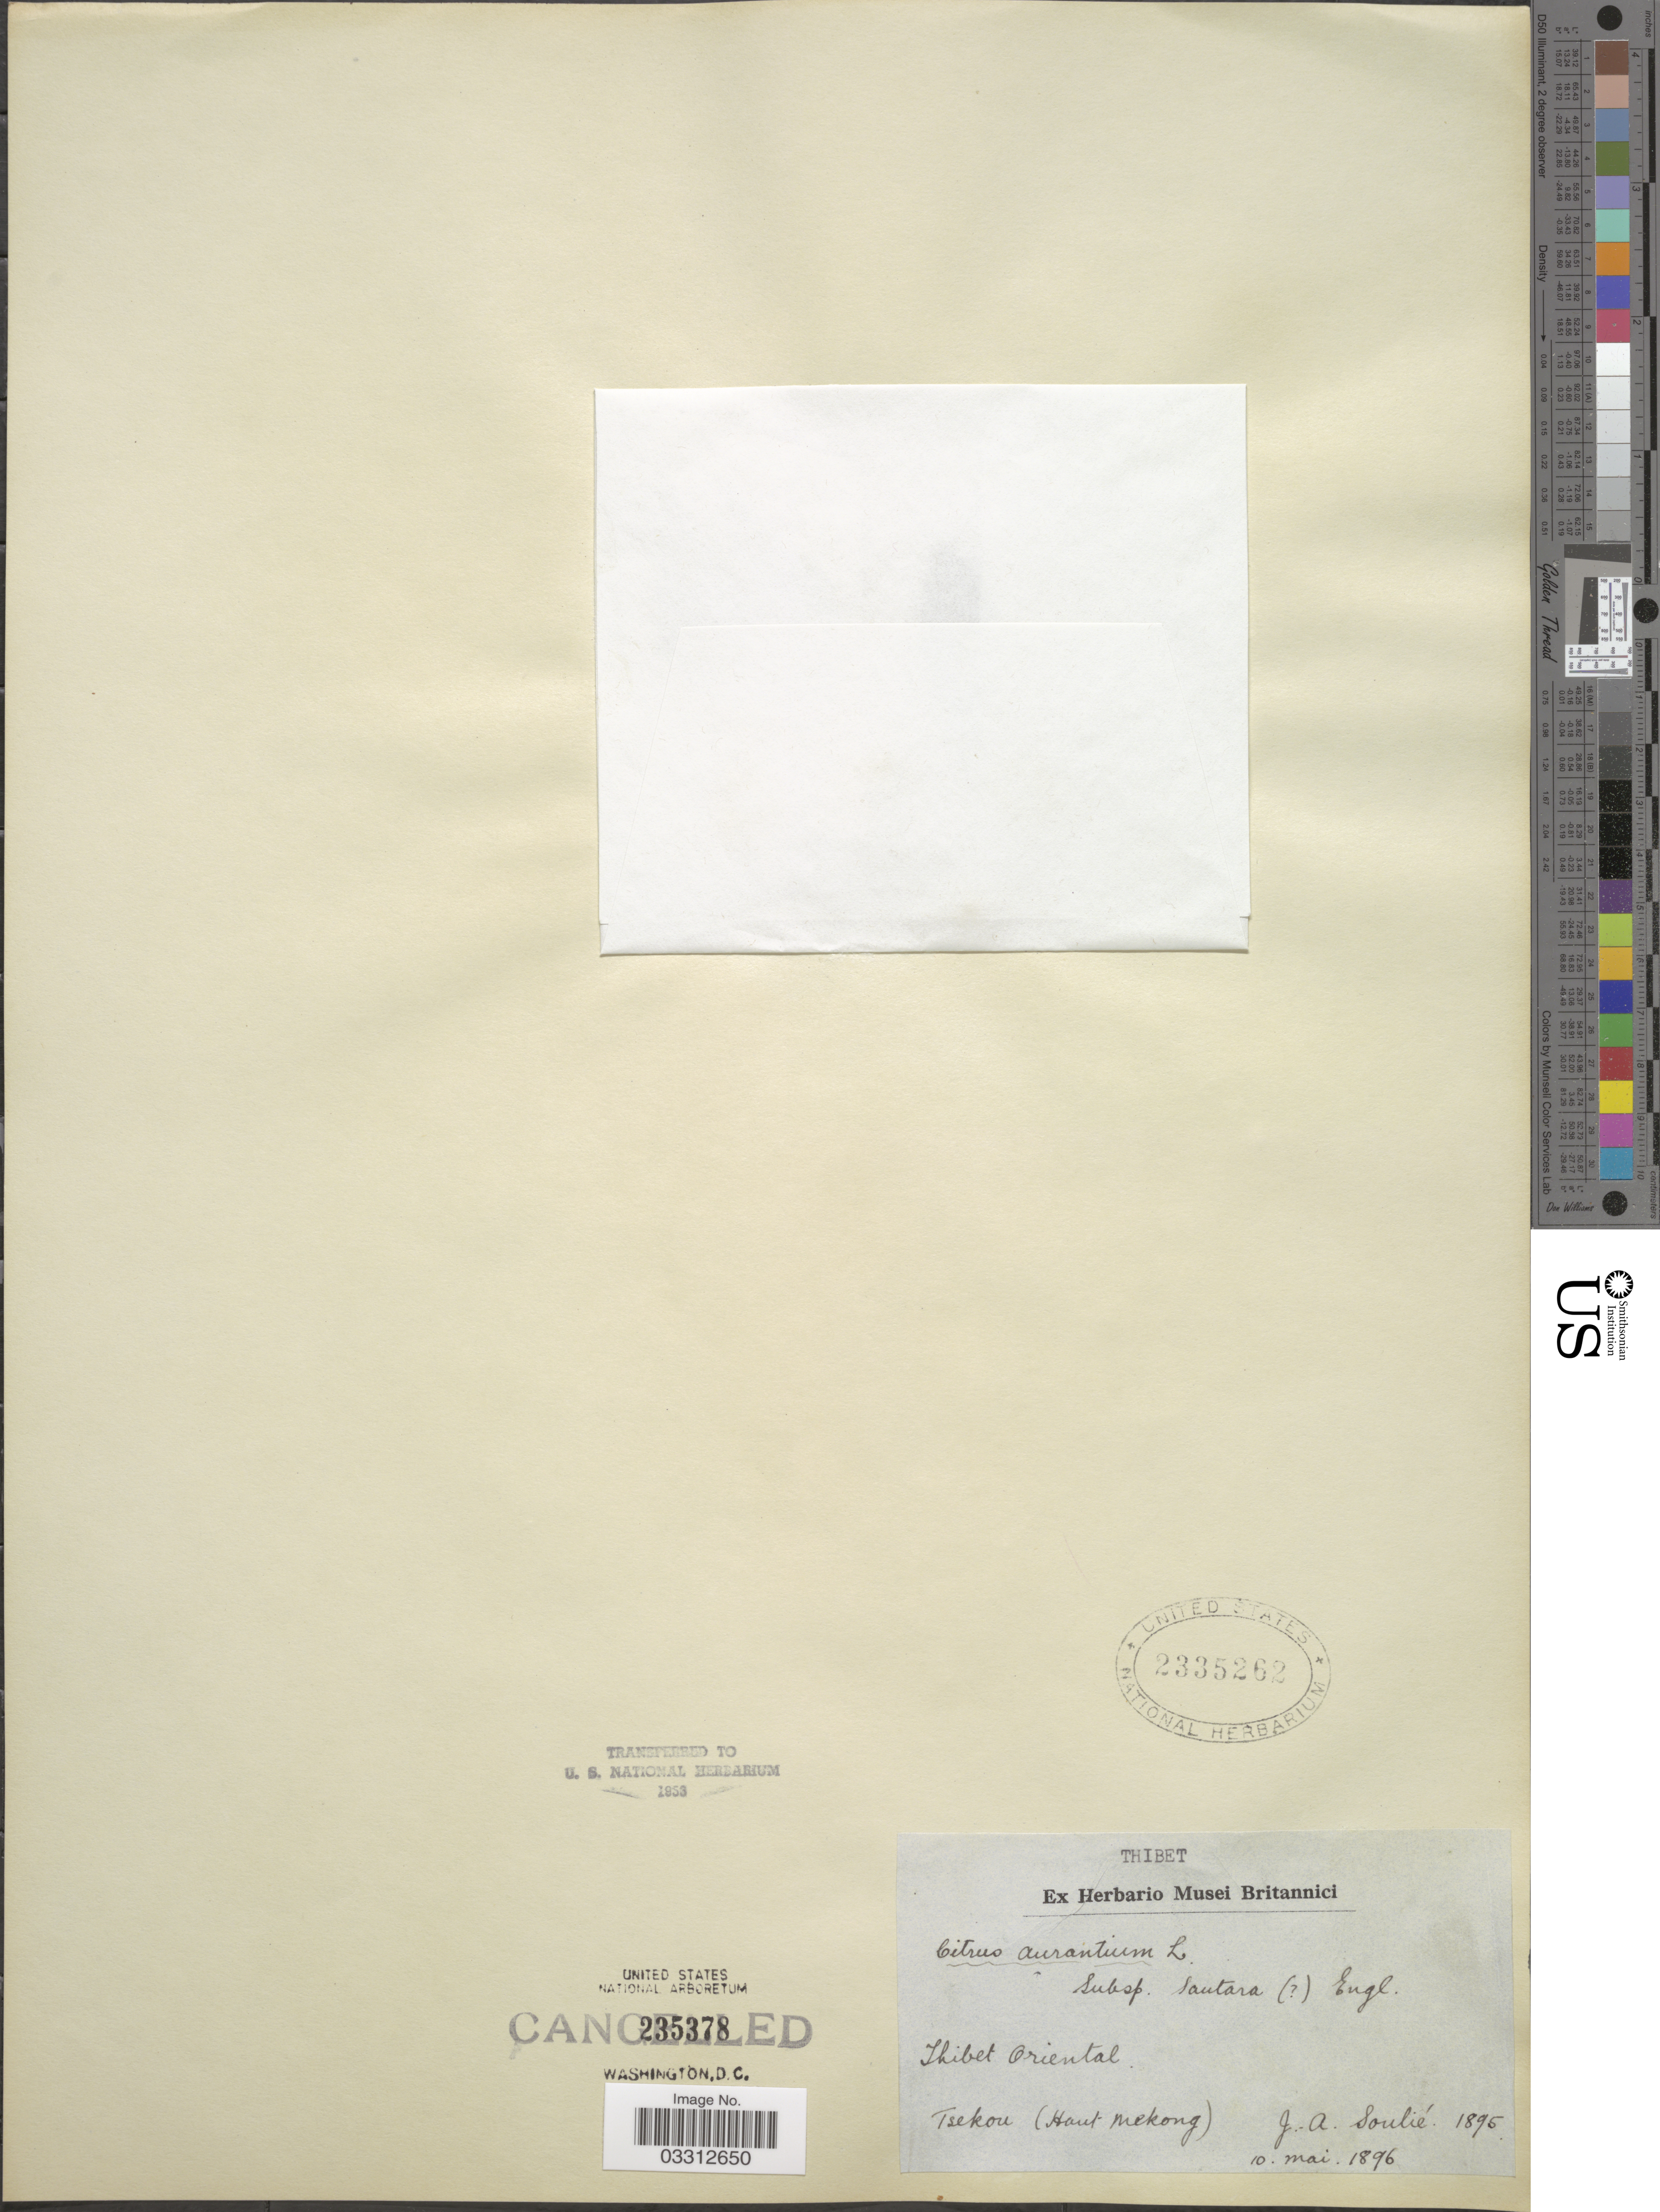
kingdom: Plantae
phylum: Tracheophyta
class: Magnoliopsida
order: Sapindales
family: Rutaceae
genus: Citrus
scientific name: Citrus x aurantium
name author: L.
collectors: J. Soulié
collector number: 1895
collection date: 1896-05-10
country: China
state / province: Xizang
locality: Thibet, Thibet Oriental. Tsekou (Haut Mekong).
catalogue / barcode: US 2335262